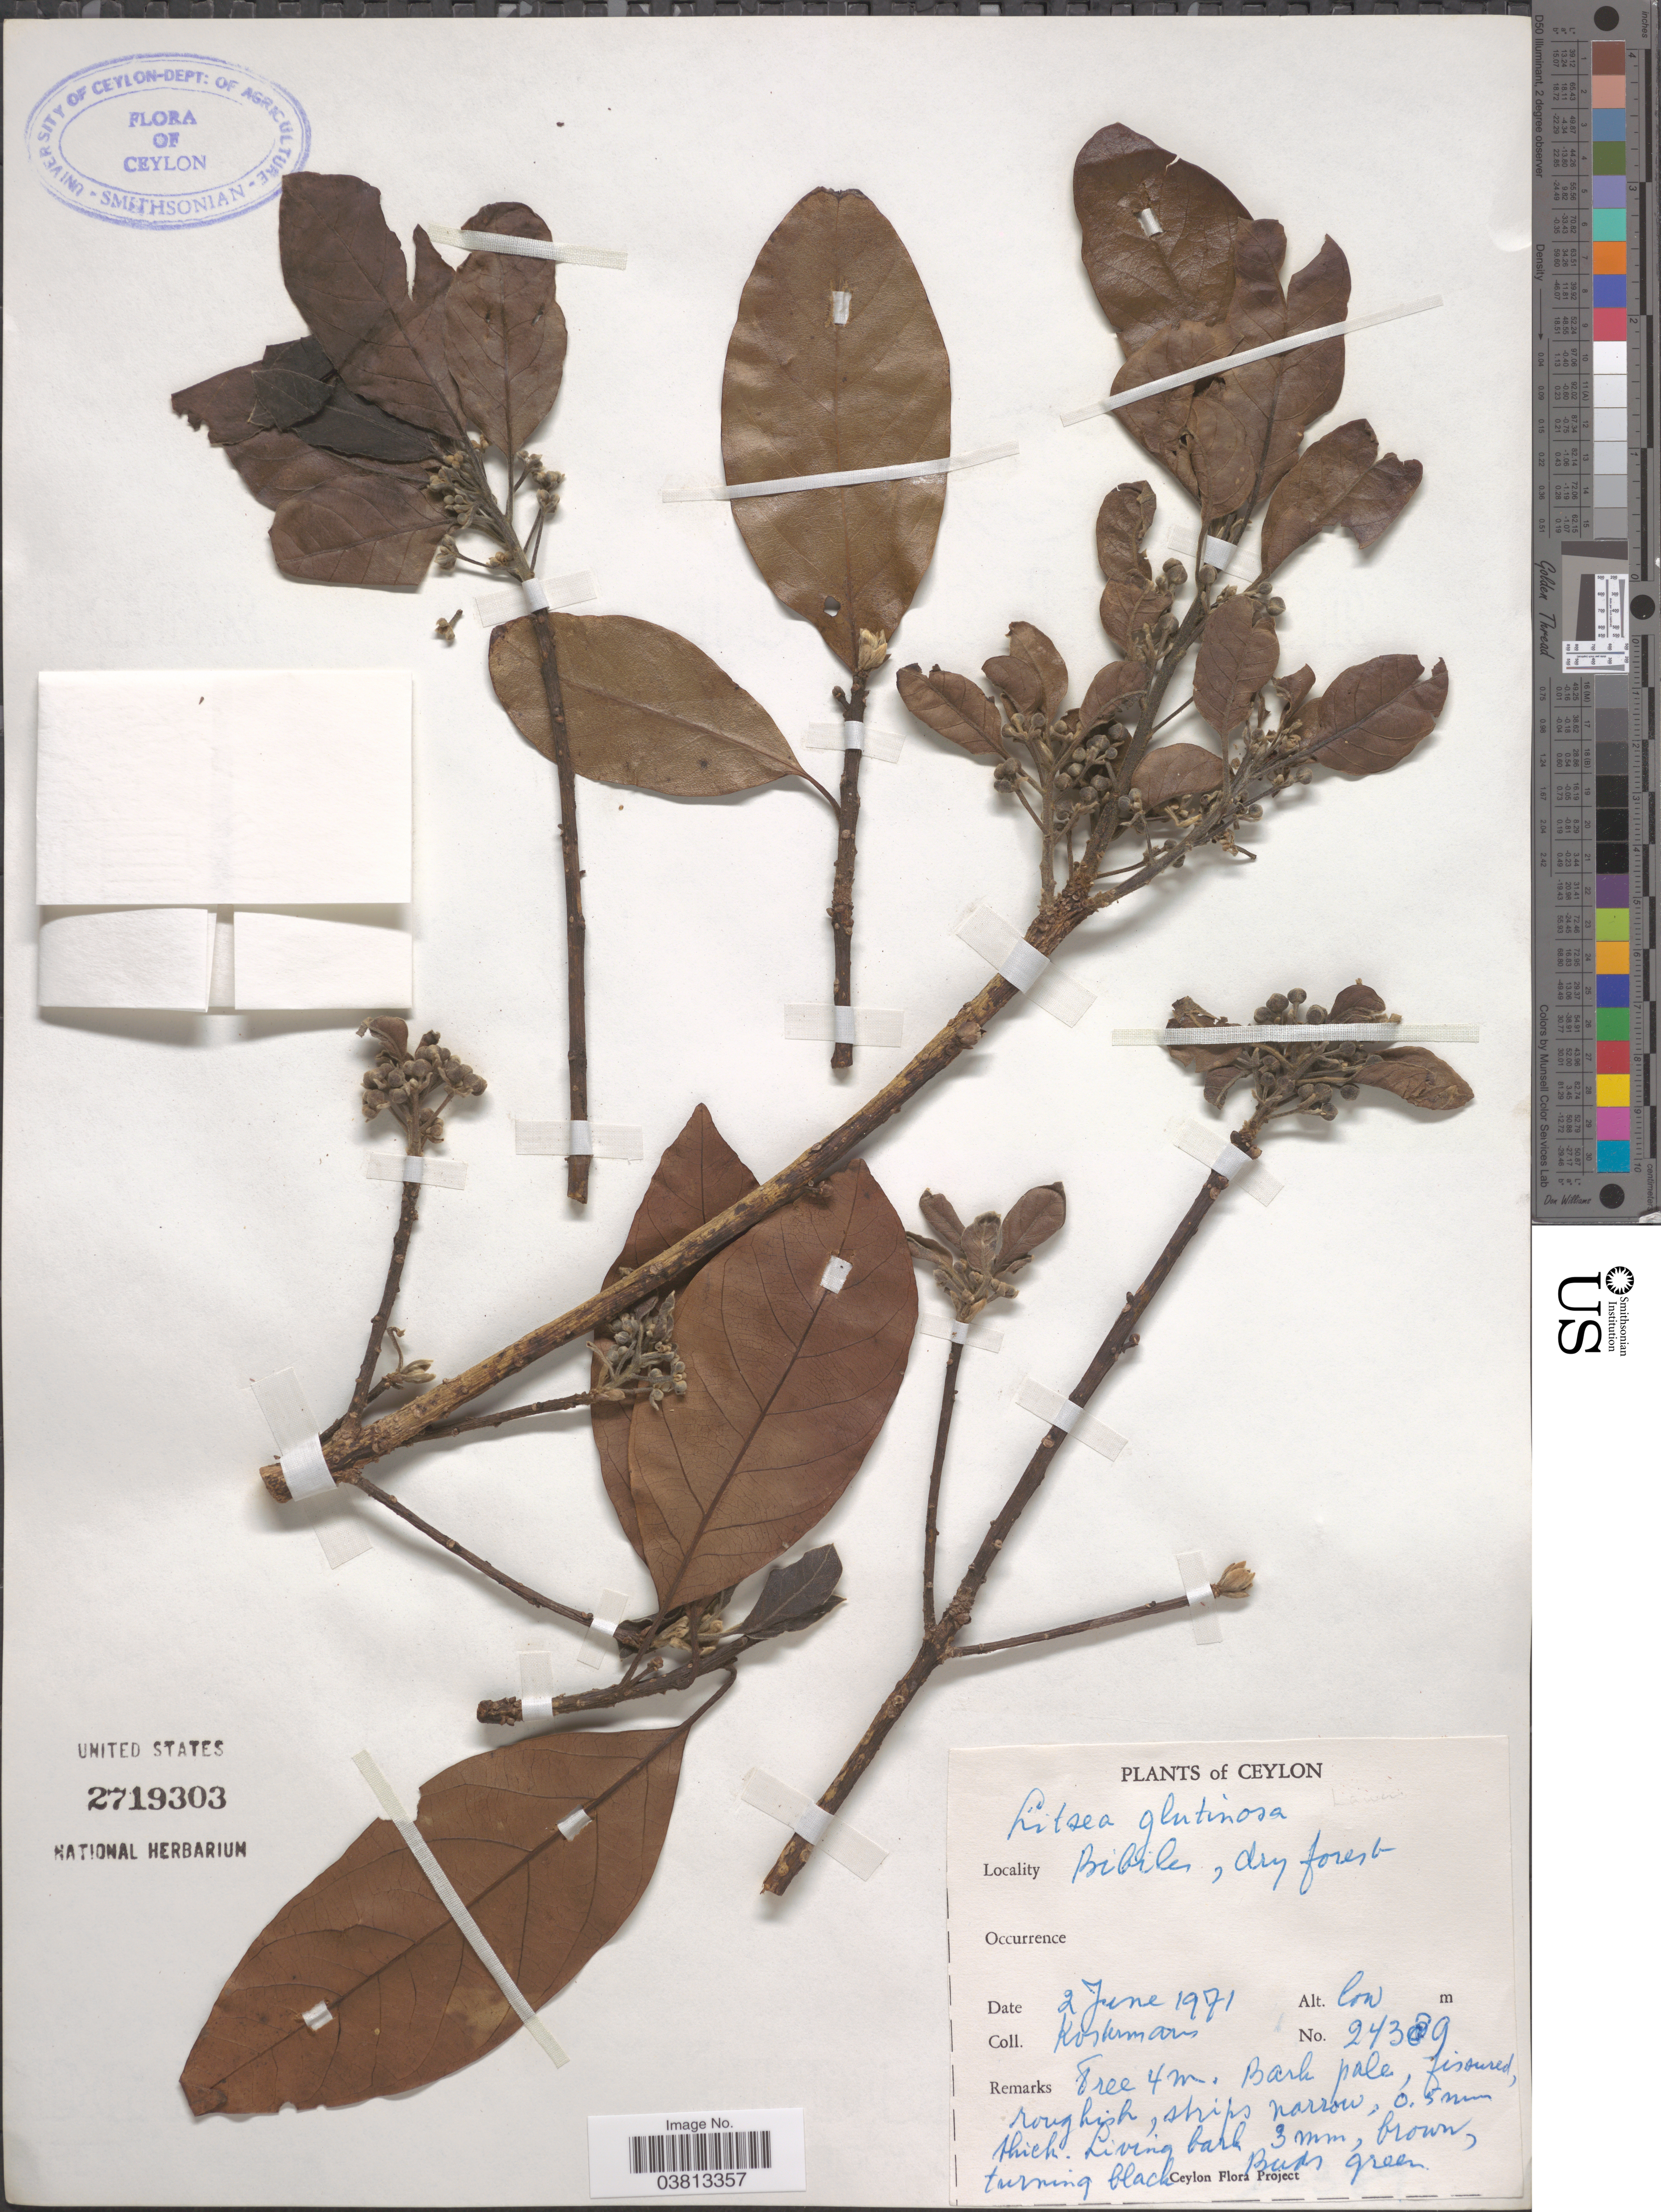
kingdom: Plantae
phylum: Tracheophyta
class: Magnoliopsida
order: Laurales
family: Lauraceae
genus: Litsea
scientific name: Litsea glutinosa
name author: (Lour.) C.B. Rob.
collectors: Kostermans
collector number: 24389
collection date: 1971-06-02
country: Sri Lanka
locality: Ceylon. Bibile, dry forest.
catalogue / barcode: US 2719303